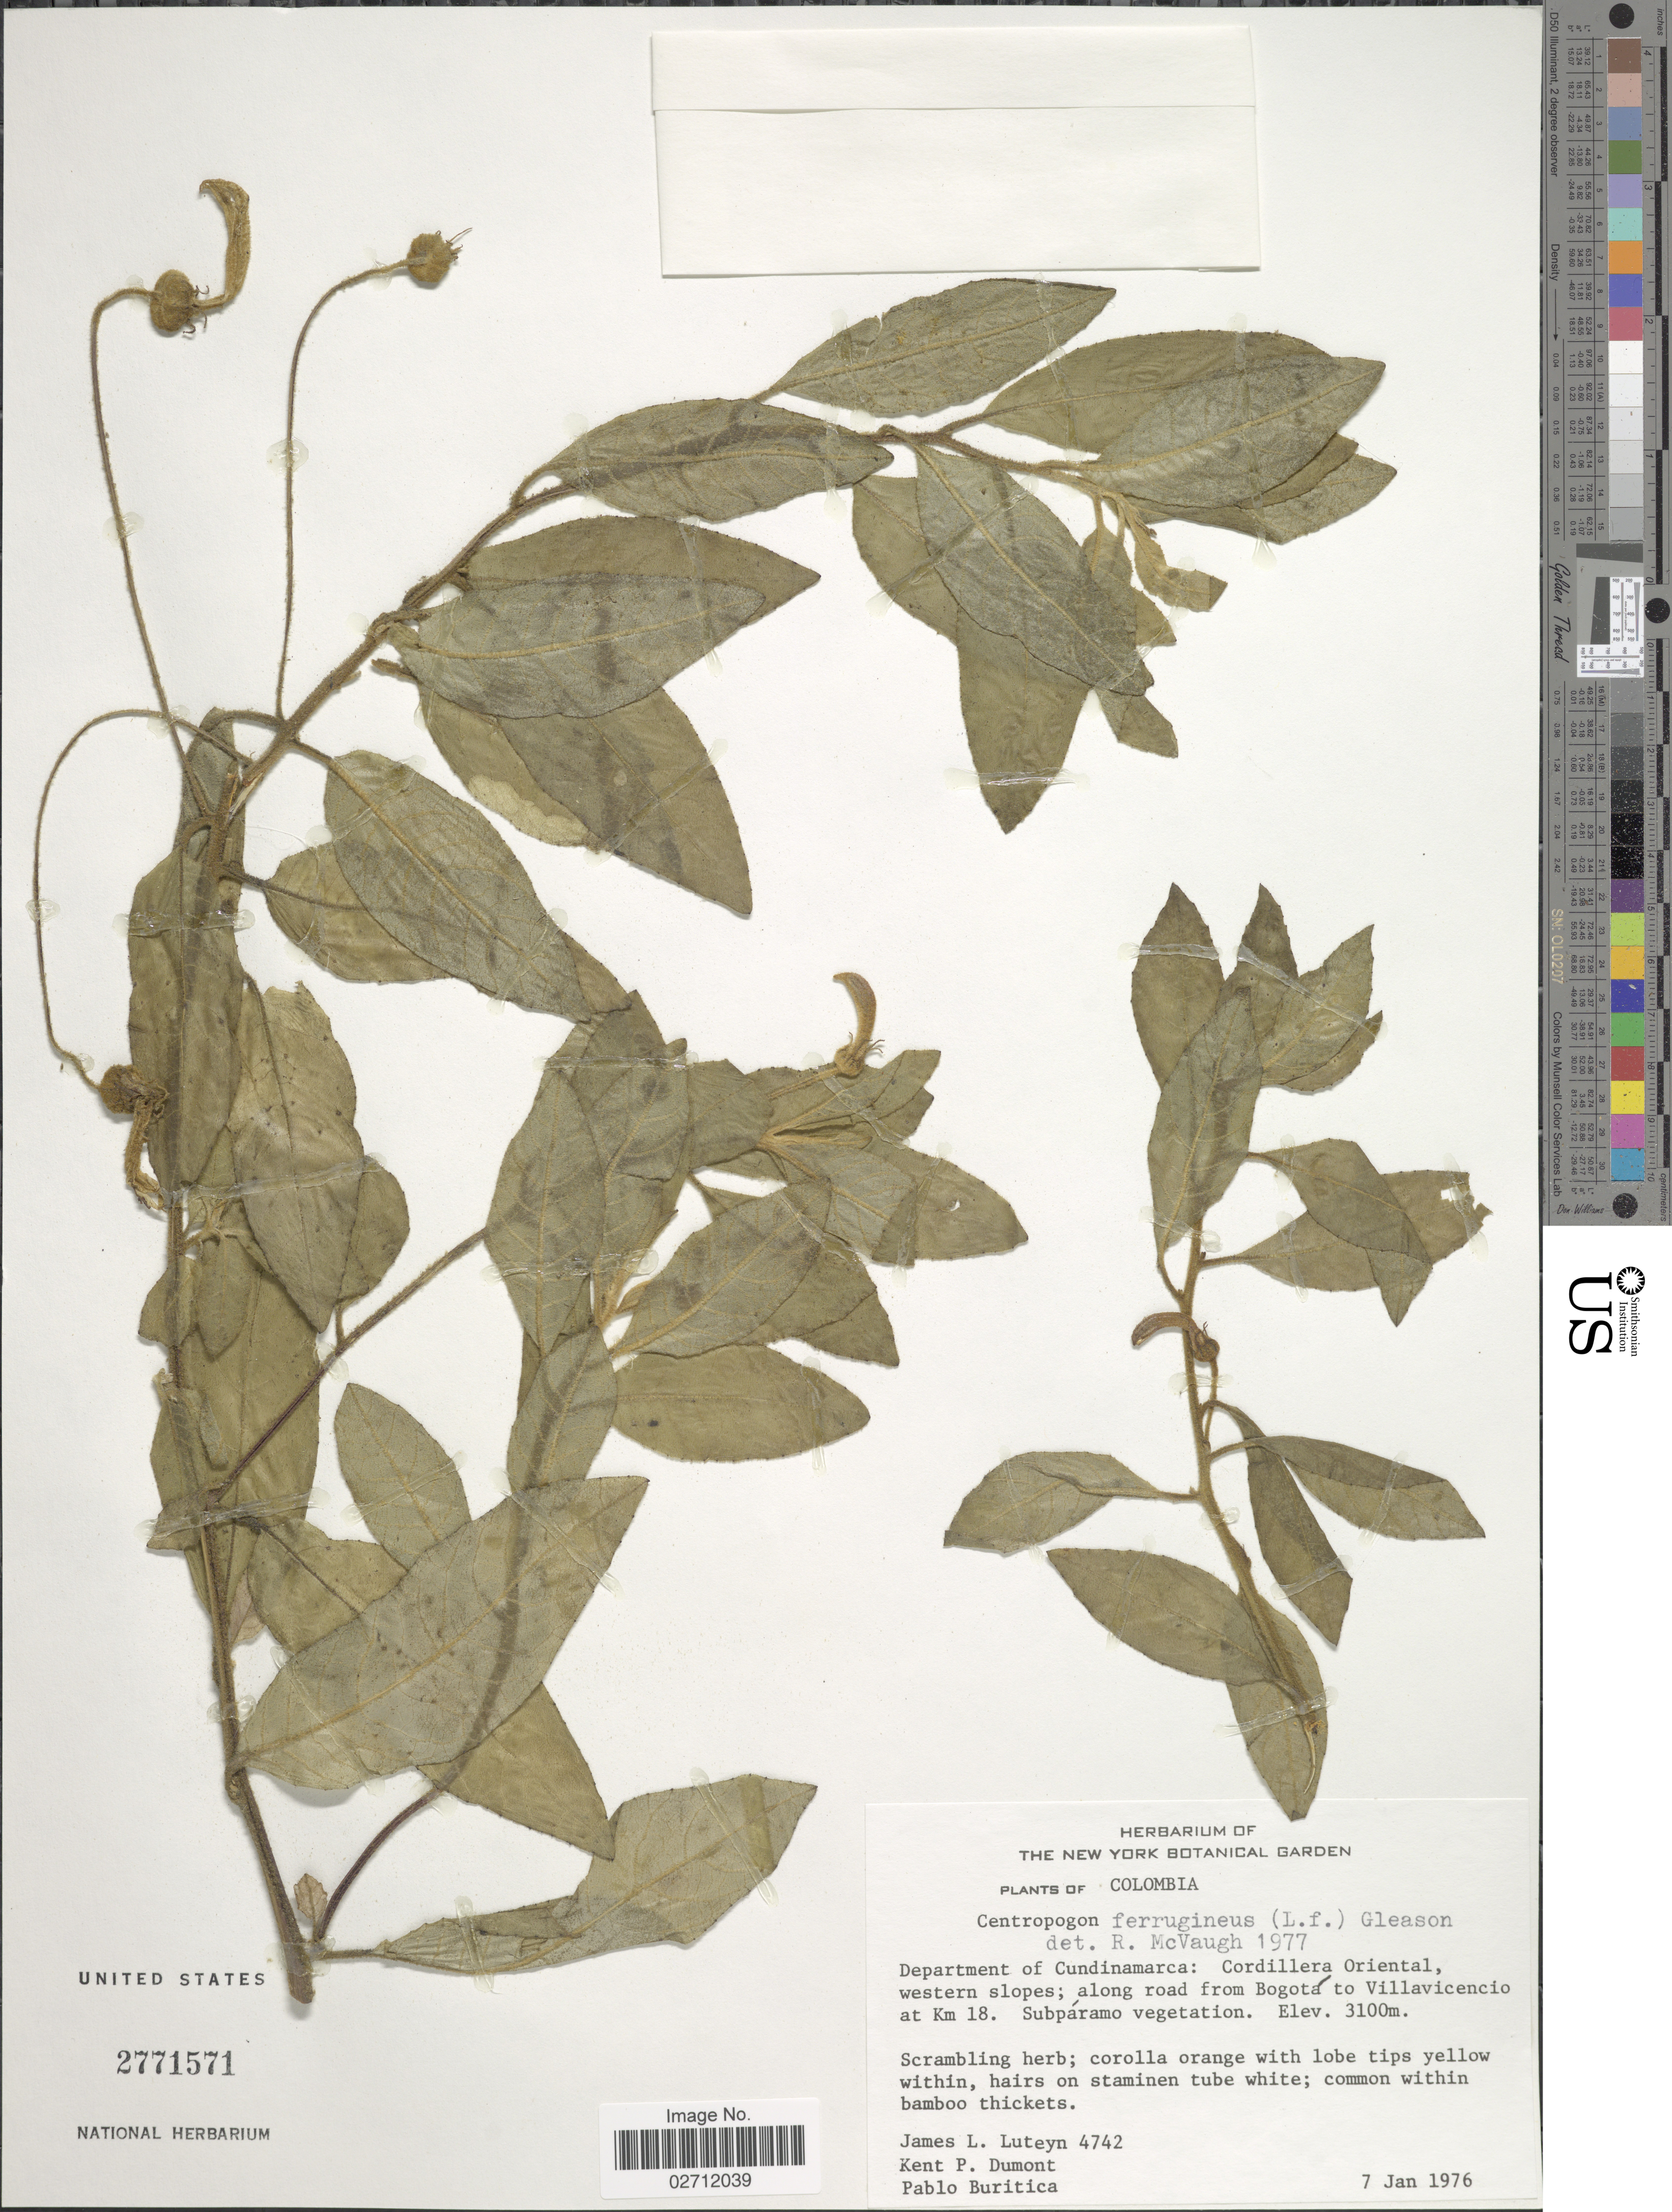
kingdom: Plantae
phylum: Tracheophyta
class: Magnoliopsida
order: Asterales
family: Campanulaceae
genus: Centropogon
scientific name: Centropogon ferrugineus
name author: (L. f.) Gleason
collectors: J. L. Luteyn, K. P. Dumont & P. Buritica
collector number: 4742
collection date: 1976-01-07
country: Colombia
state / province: Cundinamarca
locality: Cordillera Oriental, western slopes; along road from Bogota to Villavicencio at Km 18, subparamo vegetation.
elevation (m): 3100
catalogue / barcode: US 2771571